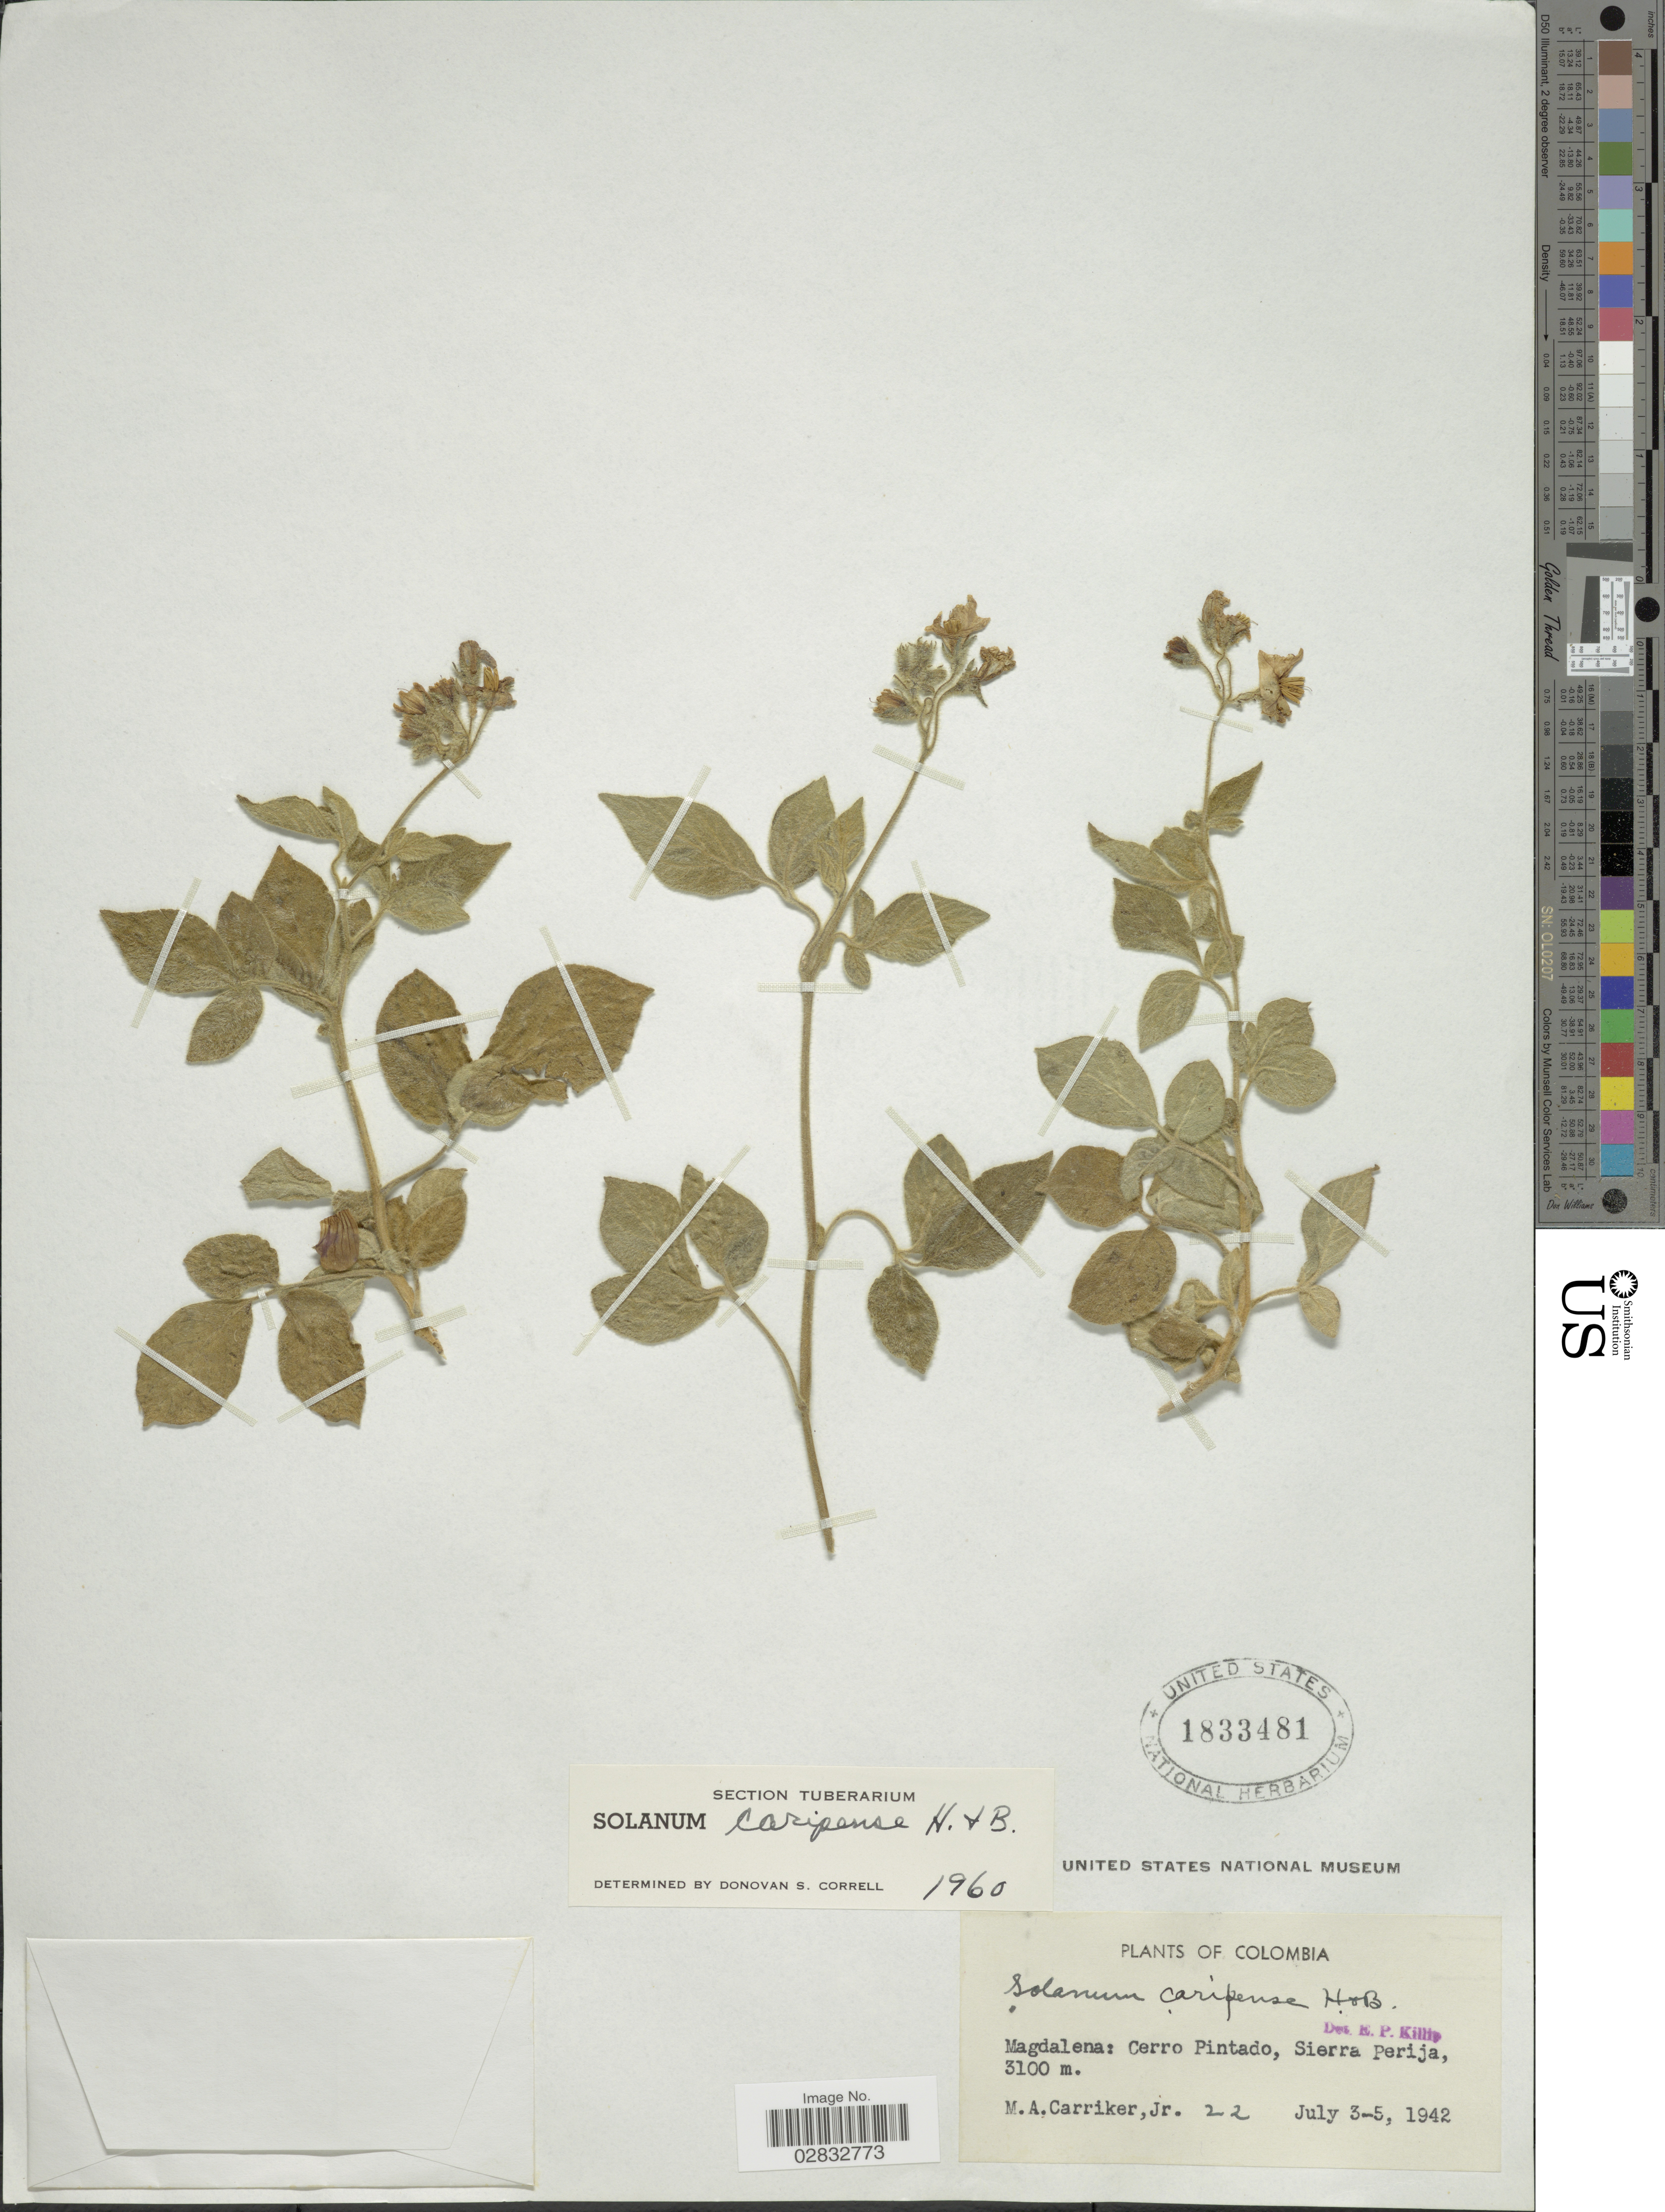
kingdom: Plantae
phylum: Tracheophyta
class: Magnoliopsida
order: Solanales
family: Solanaceae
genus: Solanum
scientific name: Solanum caripense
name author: Humb. & Bonpl. ex Dunal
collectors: M. A. Carriker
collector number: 22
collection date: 1942-07-03/1942-07-05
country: Colombia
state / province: Magdalena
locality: Cerro Pintado, Sierra Perija.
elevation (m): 3100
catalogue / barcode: US 1833481